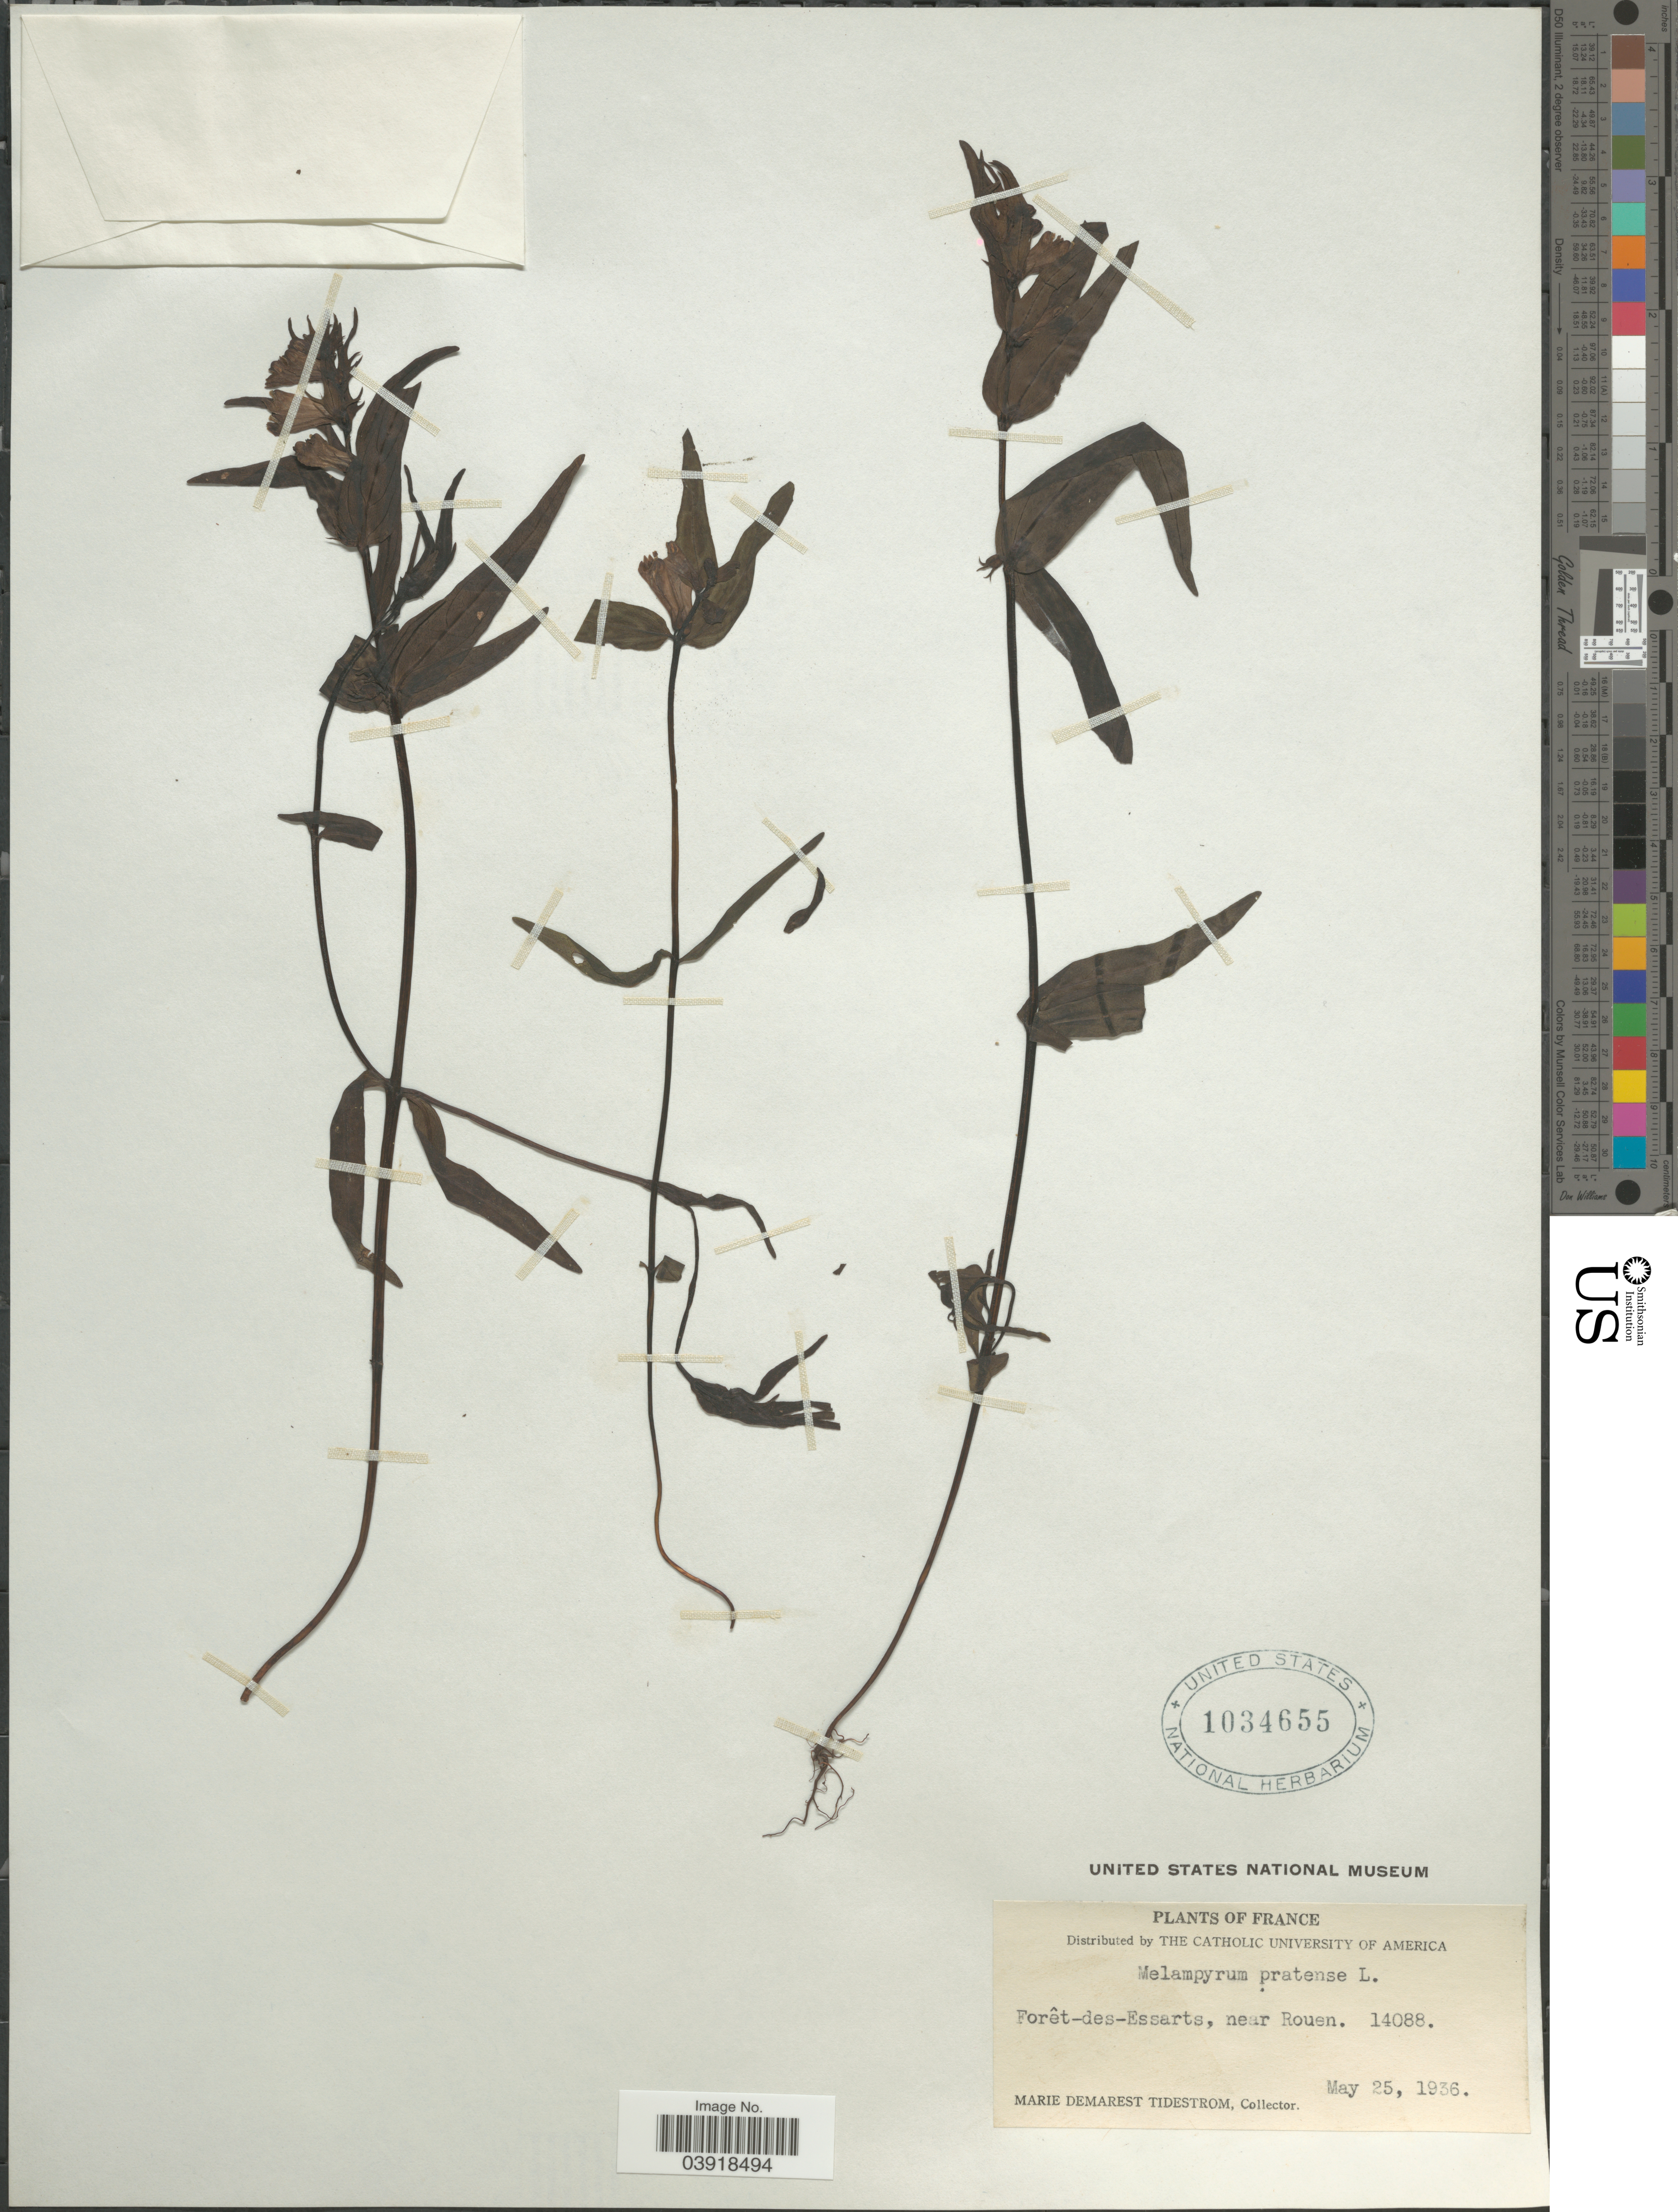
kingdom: Plantae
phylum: Tracheophyta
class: Magnoliopsida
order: Lamiales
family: Orobanchaceae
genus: Melampyrum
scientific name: Melampyrum pratense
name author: L.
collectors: M. Tidestrom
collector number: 14088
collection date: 1936-05-25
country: France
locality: Forêt-des-Essarts, near Rouen.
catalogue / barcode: US 1034655